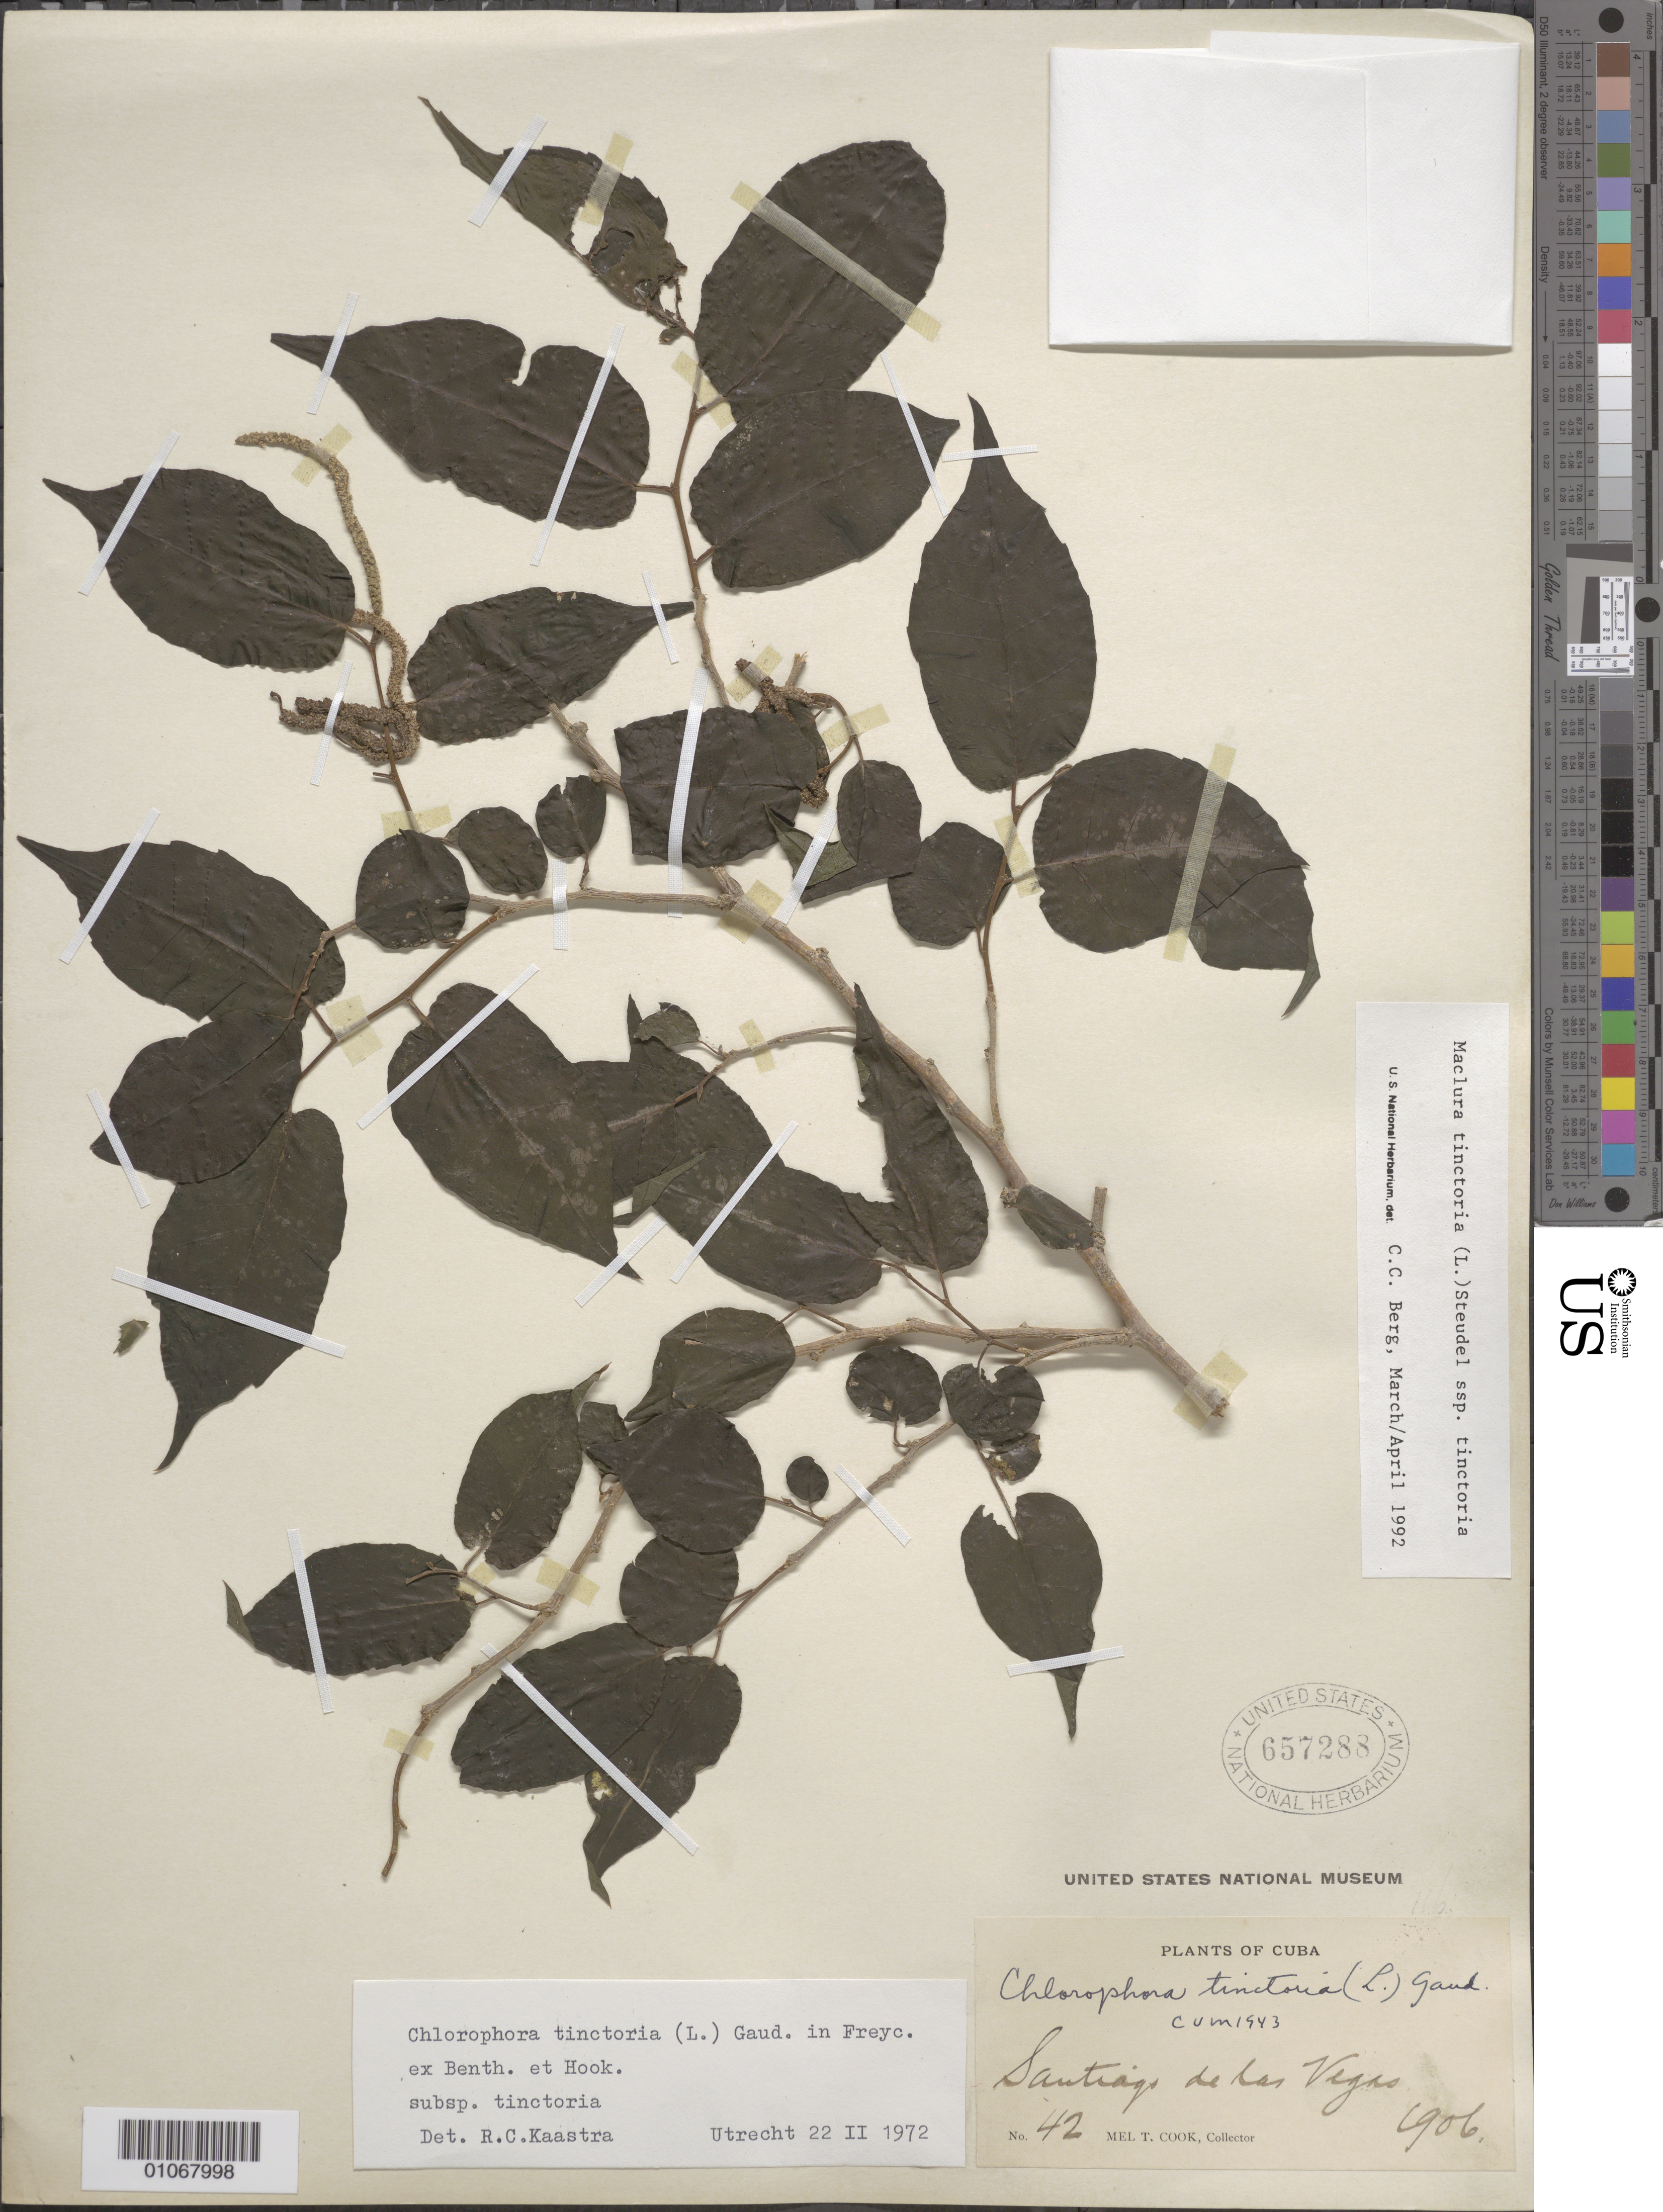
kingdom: Plantae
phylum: Tracheophyta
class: Magnoliopsida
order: Rosales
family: Moraceae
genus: Maclura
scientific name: Maclura tinctoria subsp. tinctoria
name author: (L.) D. Don ex Steud.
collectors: M. T. Cook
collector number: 42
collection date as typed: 01 Jan 1906 to 31 Dec 1906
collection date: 1906-01-01/1906-12-31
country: Cuba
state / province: La Habana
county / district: Municipio Boyeros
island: Cuba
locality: Santiago de las Vegas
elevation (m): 97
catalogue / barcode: US 657288